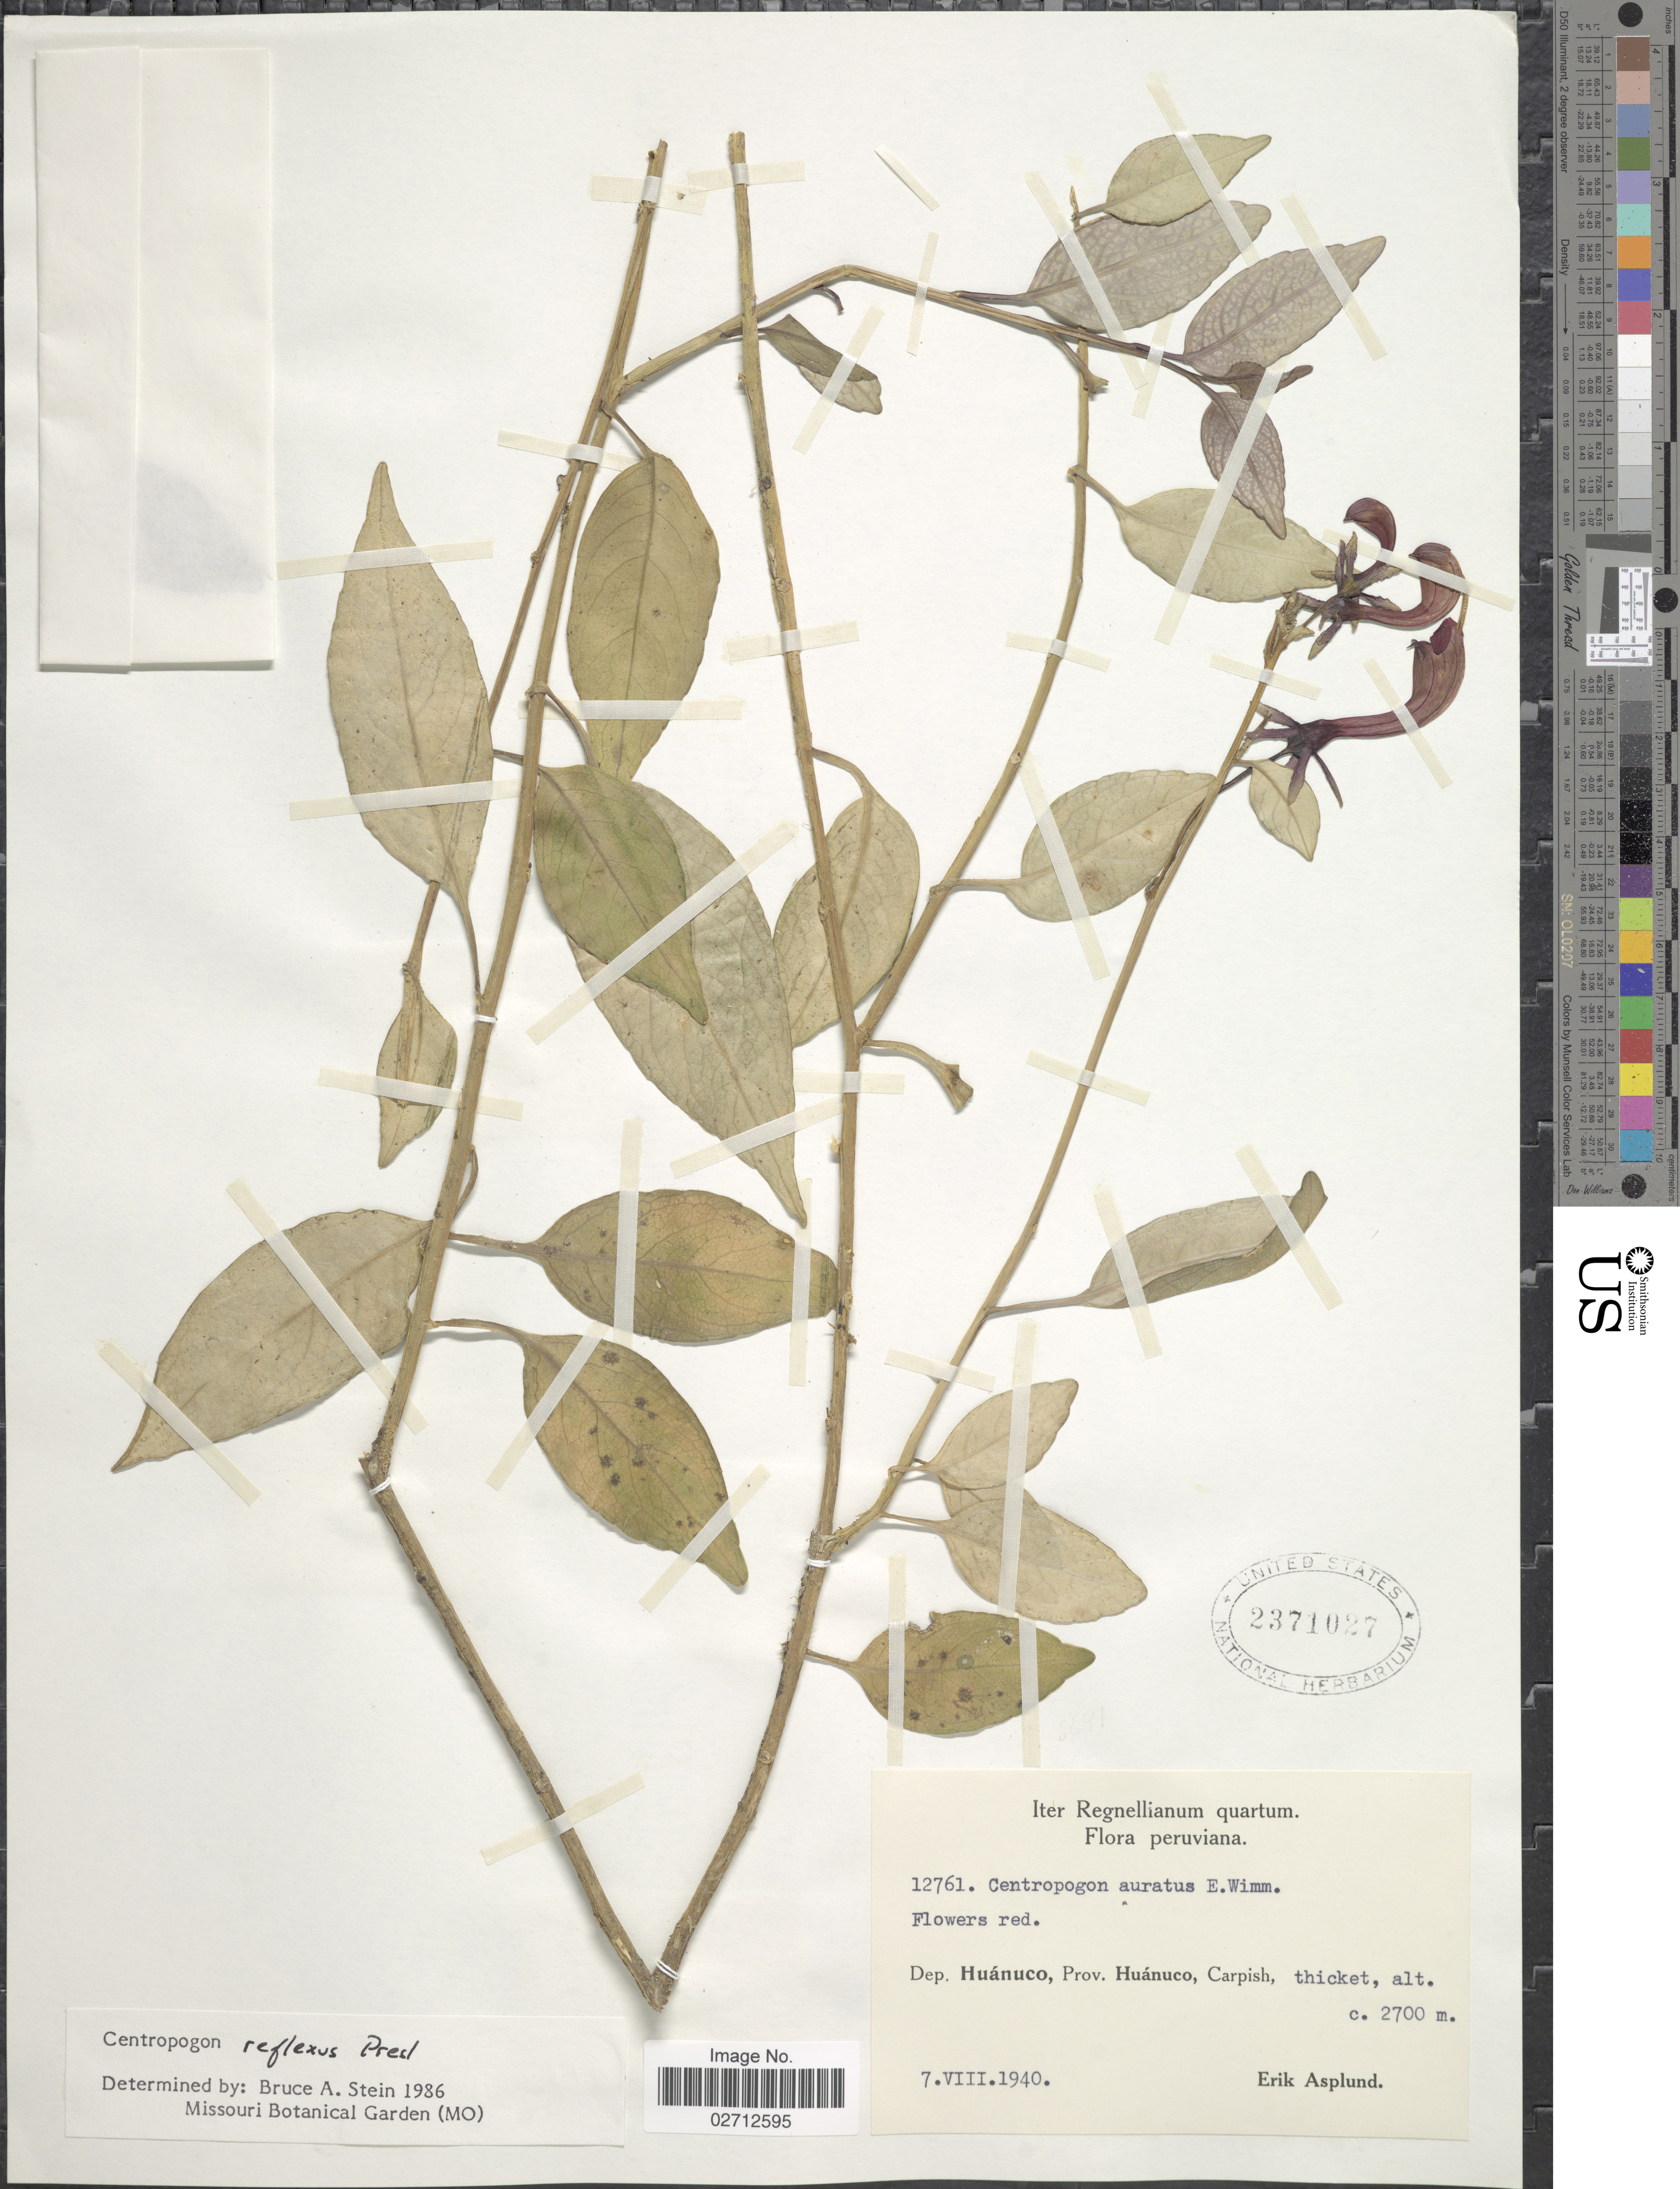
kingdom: Plantae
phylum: Tracheophyta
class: Magnoliopsida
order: Asterales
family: Campanulaceae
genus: Centropogon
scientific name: Centropogon reflexus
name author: C. Presl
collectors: E. Asplund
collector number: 12761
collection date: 1940-08-07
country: Peru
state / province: Huánuco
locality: Dep. Huánuco, Carpish, thicket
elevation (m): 2700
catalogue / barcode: US 2371027